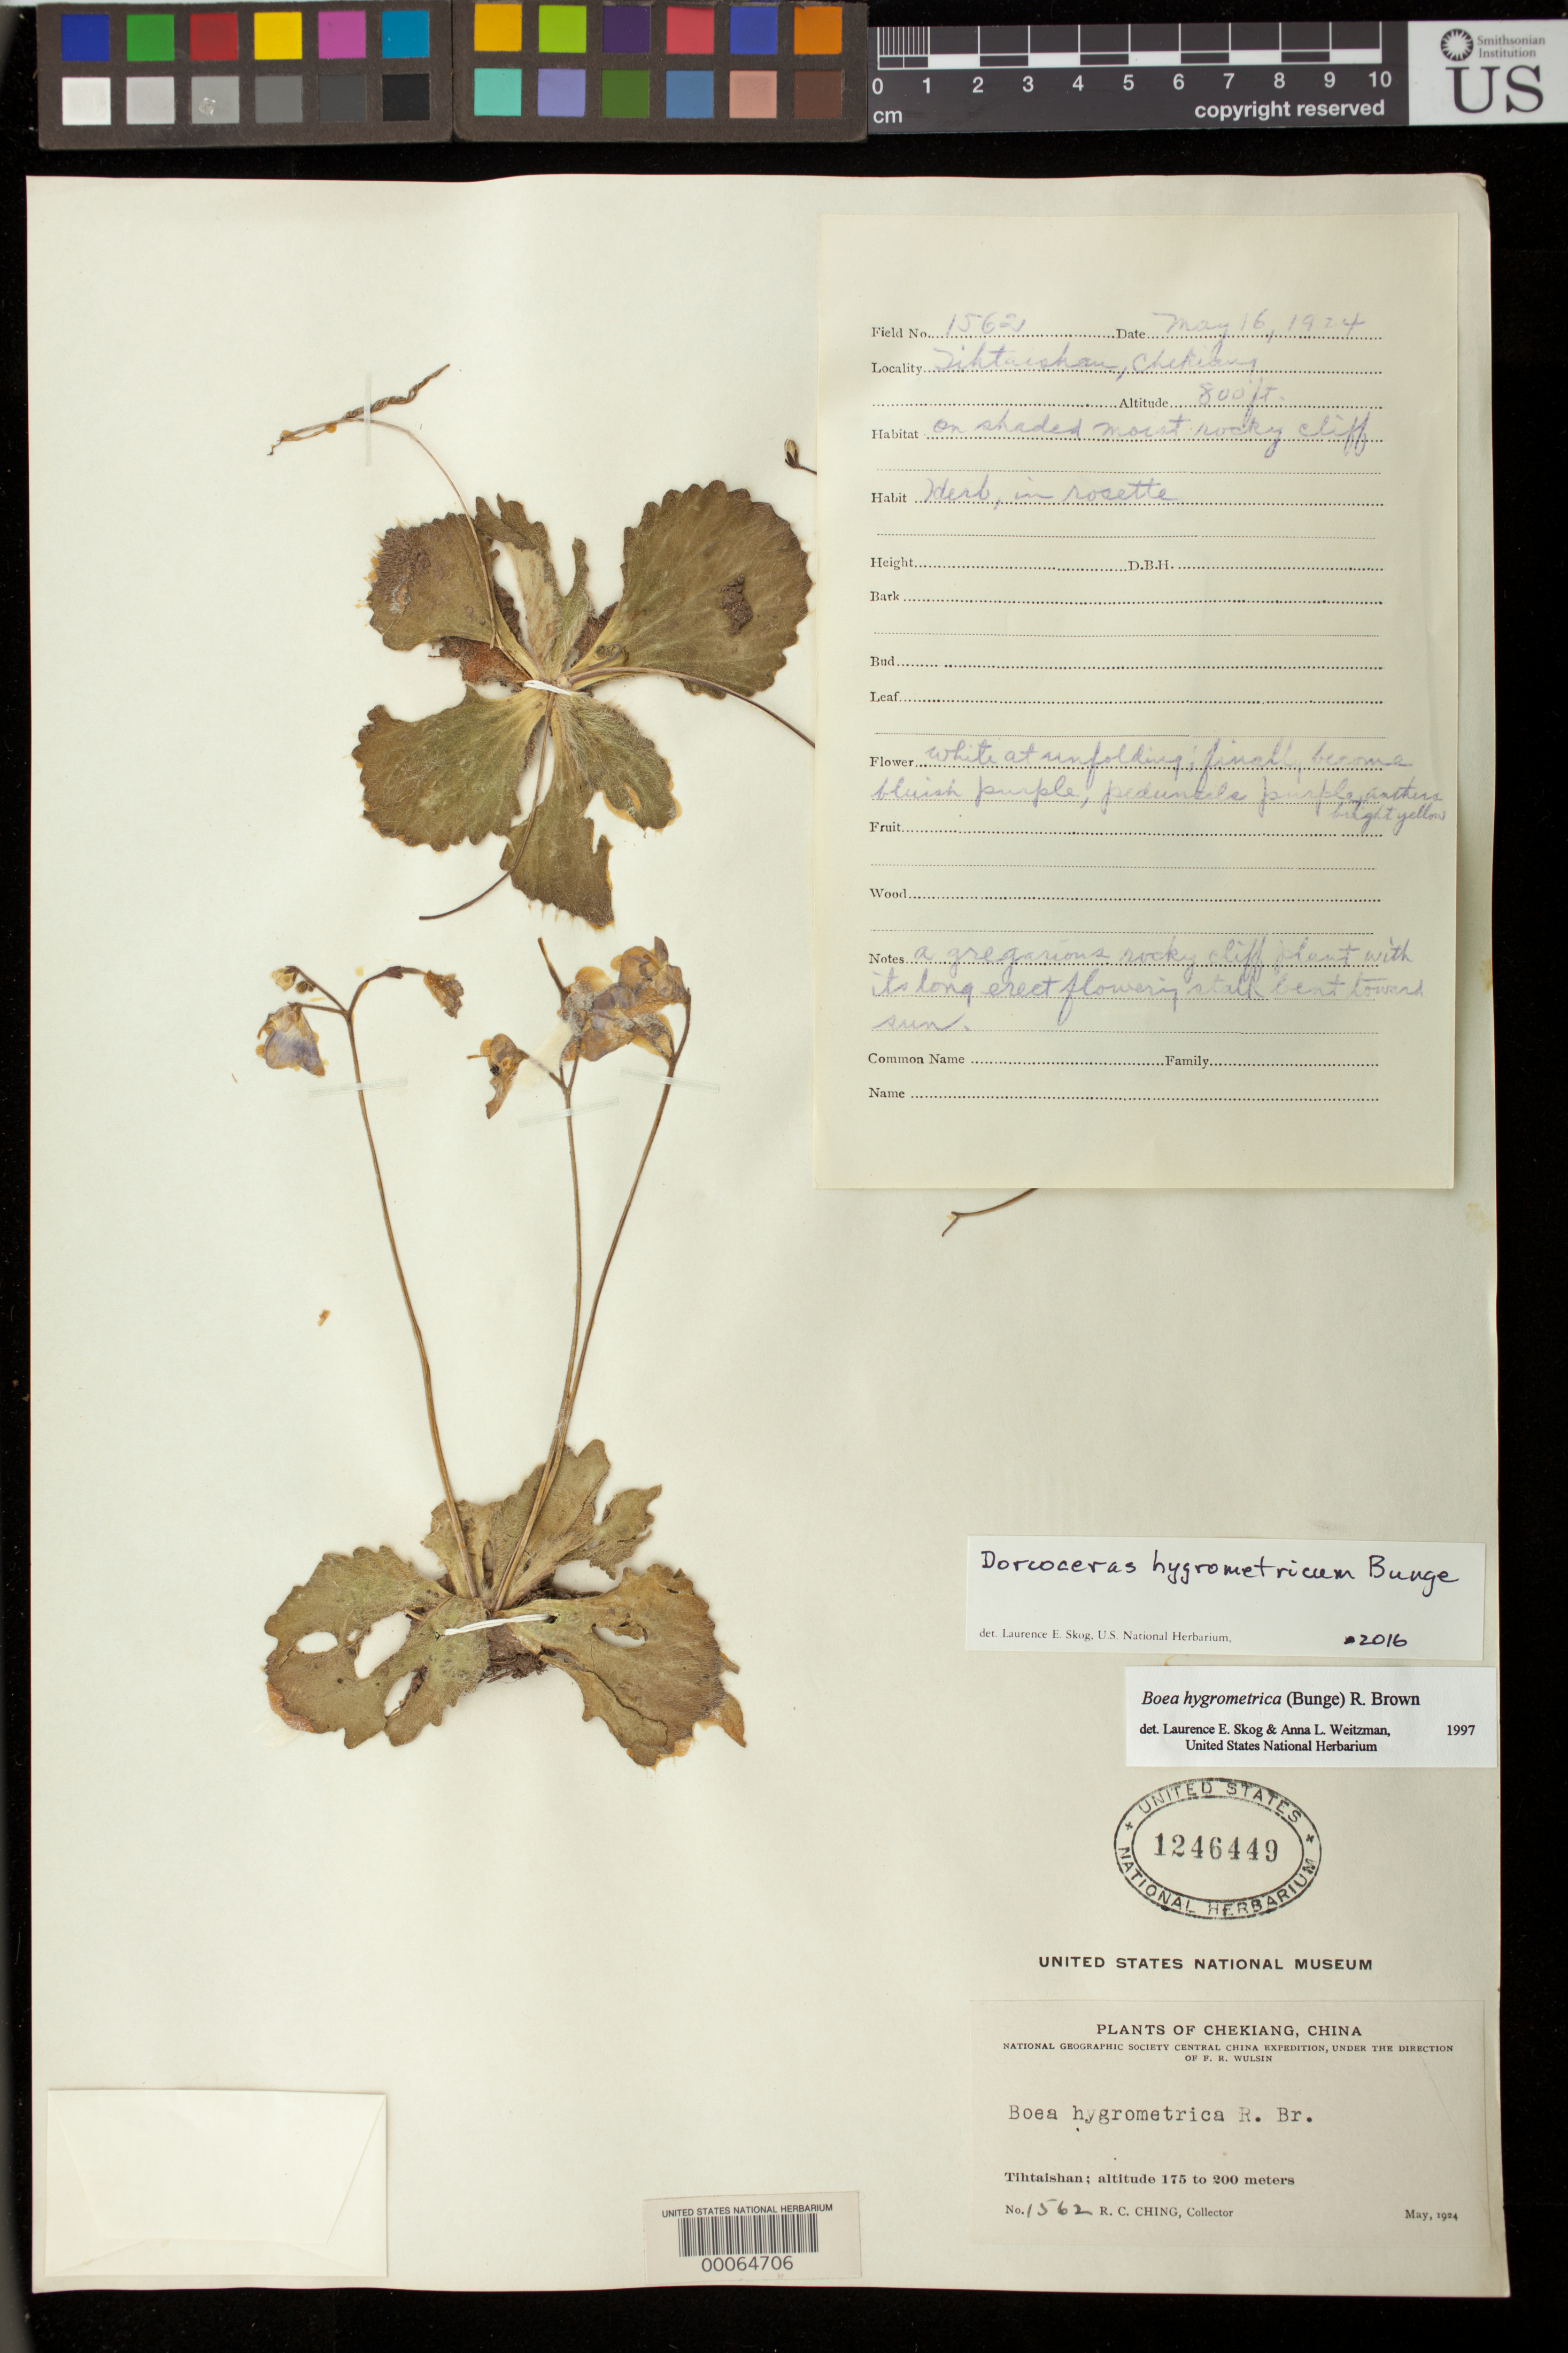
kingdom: Plantae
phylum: Tracheophyta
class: Magnoliopsida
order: Lamiales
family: Gesneriaceae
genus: Dorcoceras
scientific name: Dorcoceras hygrometricum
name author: Bunge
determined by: Skog, Laurence E.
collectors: R. C. Ching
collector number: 1562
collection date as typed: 16 May 1924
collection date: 1924-05-16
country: China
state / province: Zhejiang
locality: Tihtaishan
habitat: Shaded moist rocky cliff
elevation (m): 175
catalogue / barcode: US 1246449